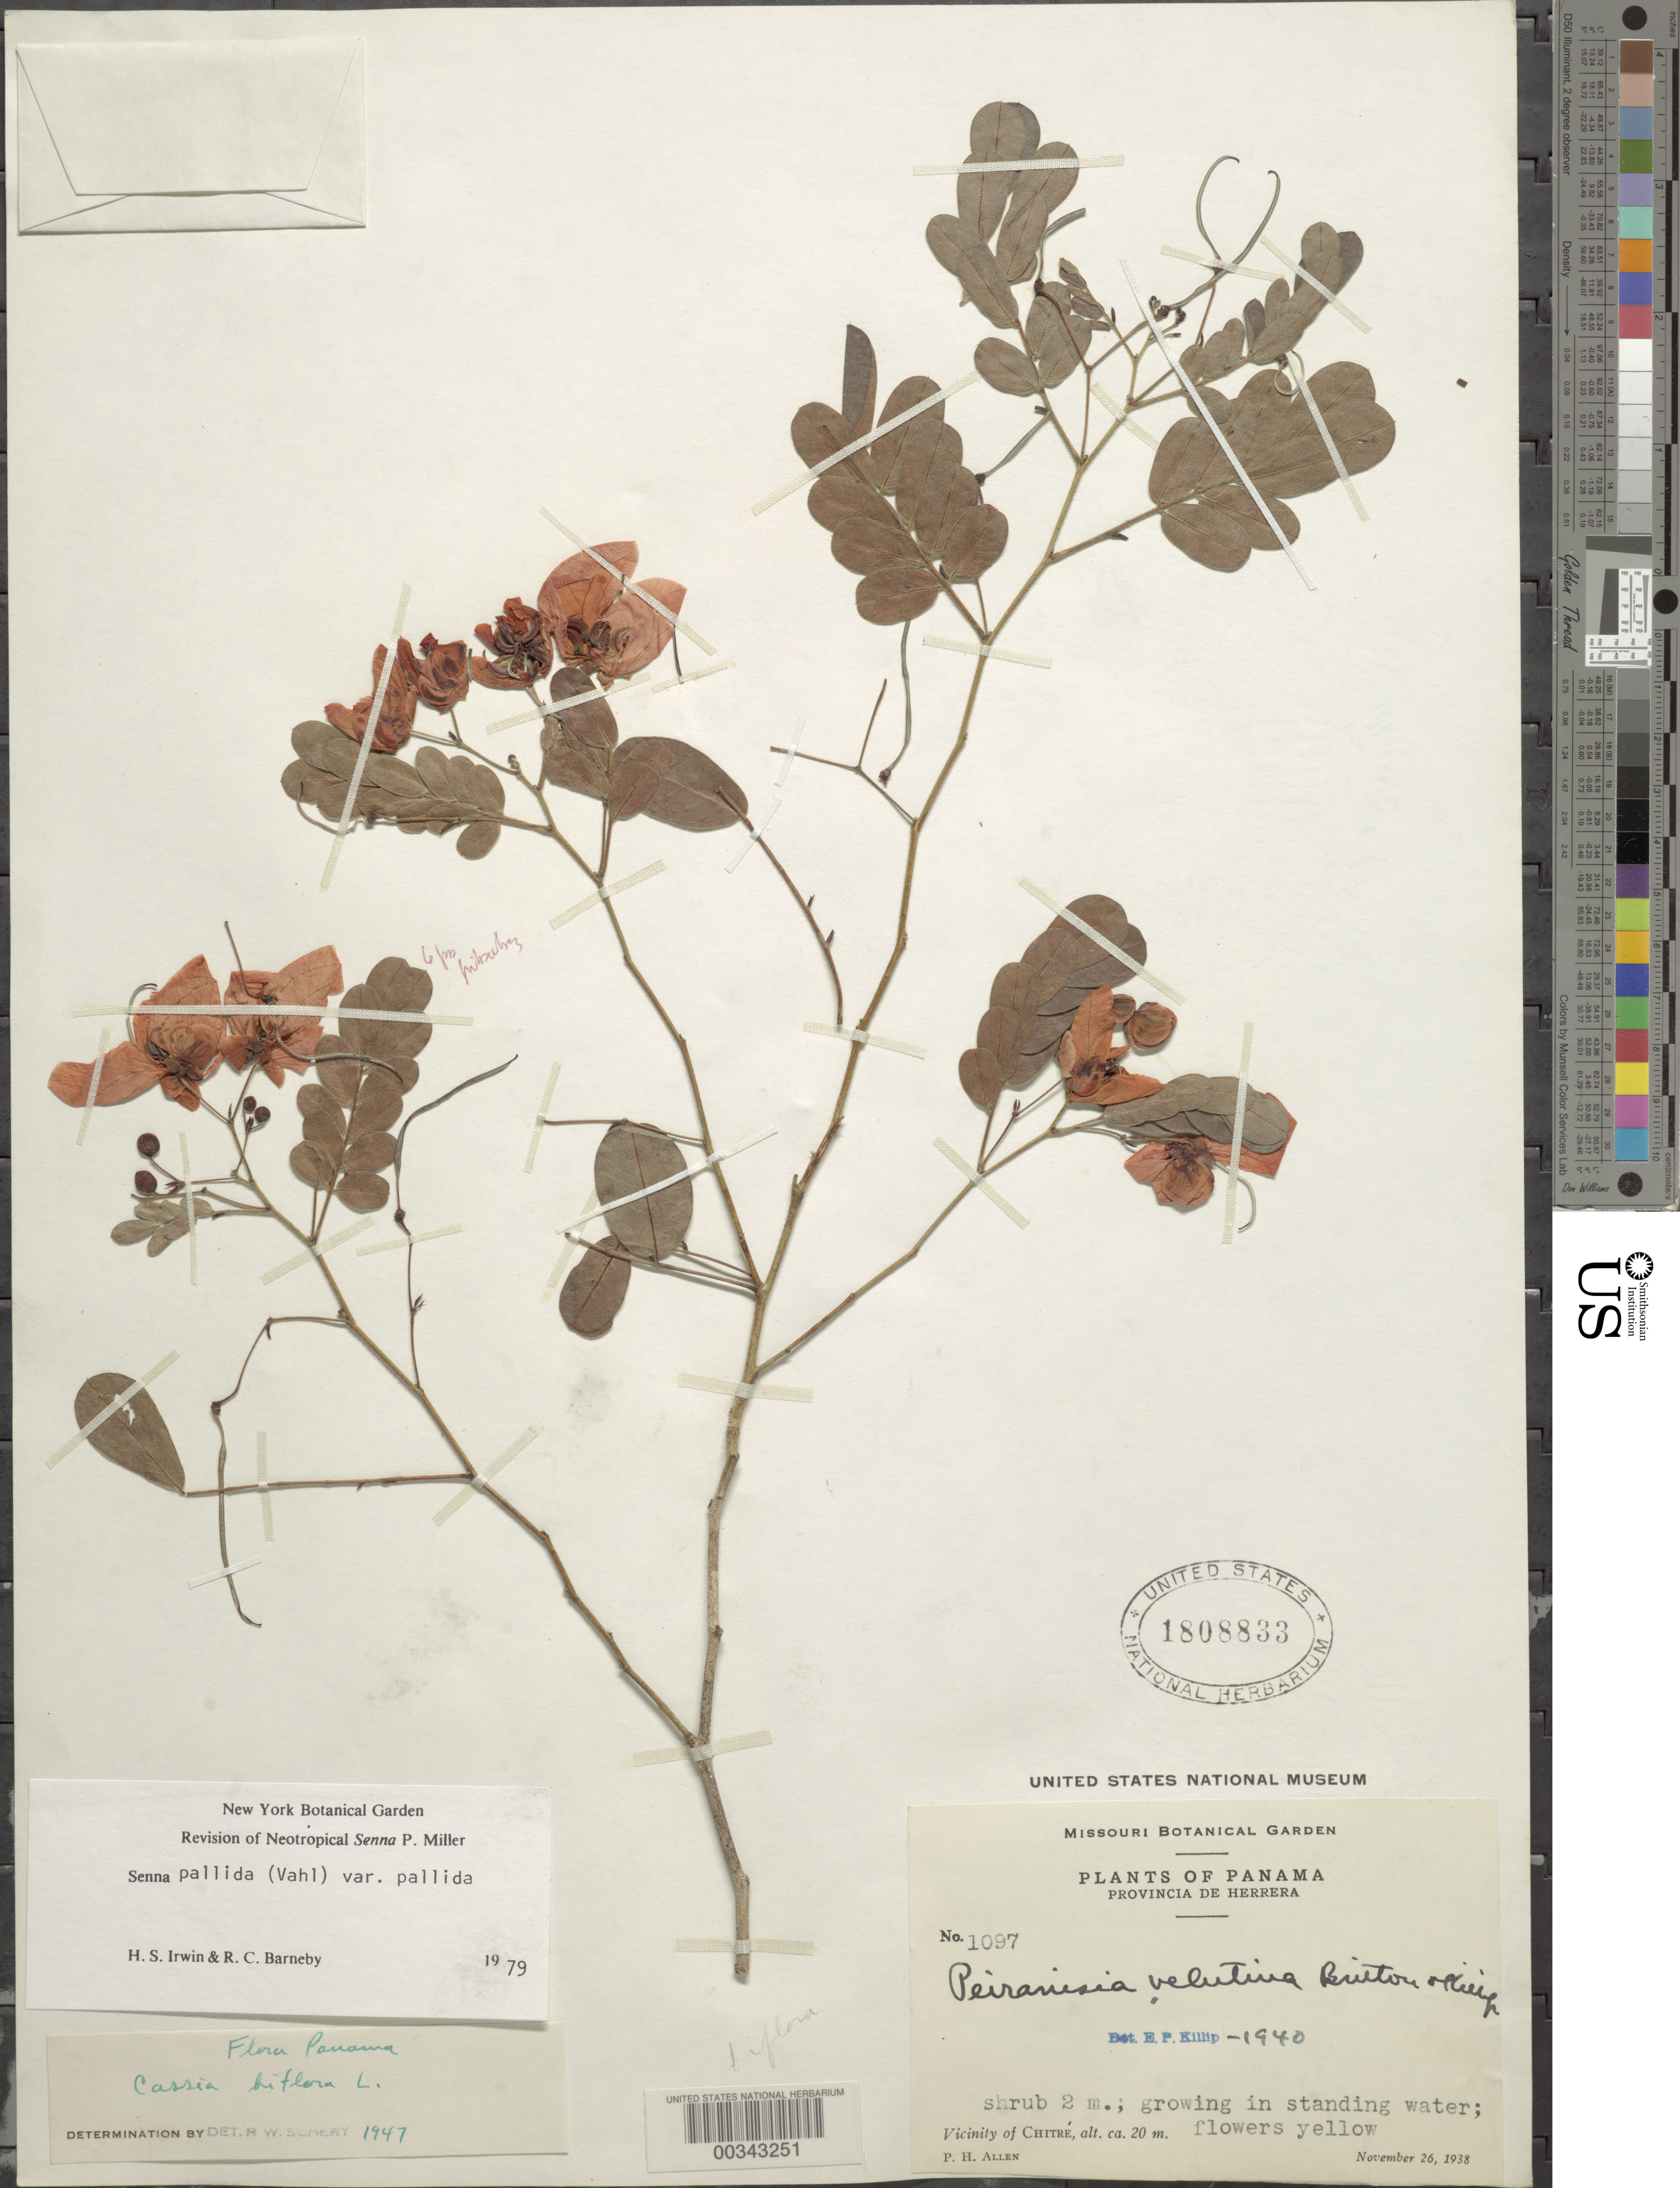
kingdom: Plantae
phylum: Tracheophyta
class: Magnoliopsida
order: Fabales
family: Fabaceae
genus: Senna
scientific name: Senna pallida var. pallida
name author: (Vahl) H.S. Irwin & Barneby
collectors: P. H. Allen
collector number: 1097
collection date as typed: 26 Nov 1938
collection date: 1938-11-26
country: Panama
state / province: Herrera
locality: Vicinity of Chitre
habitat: In standing water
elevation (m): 20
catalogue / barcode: US 1808833